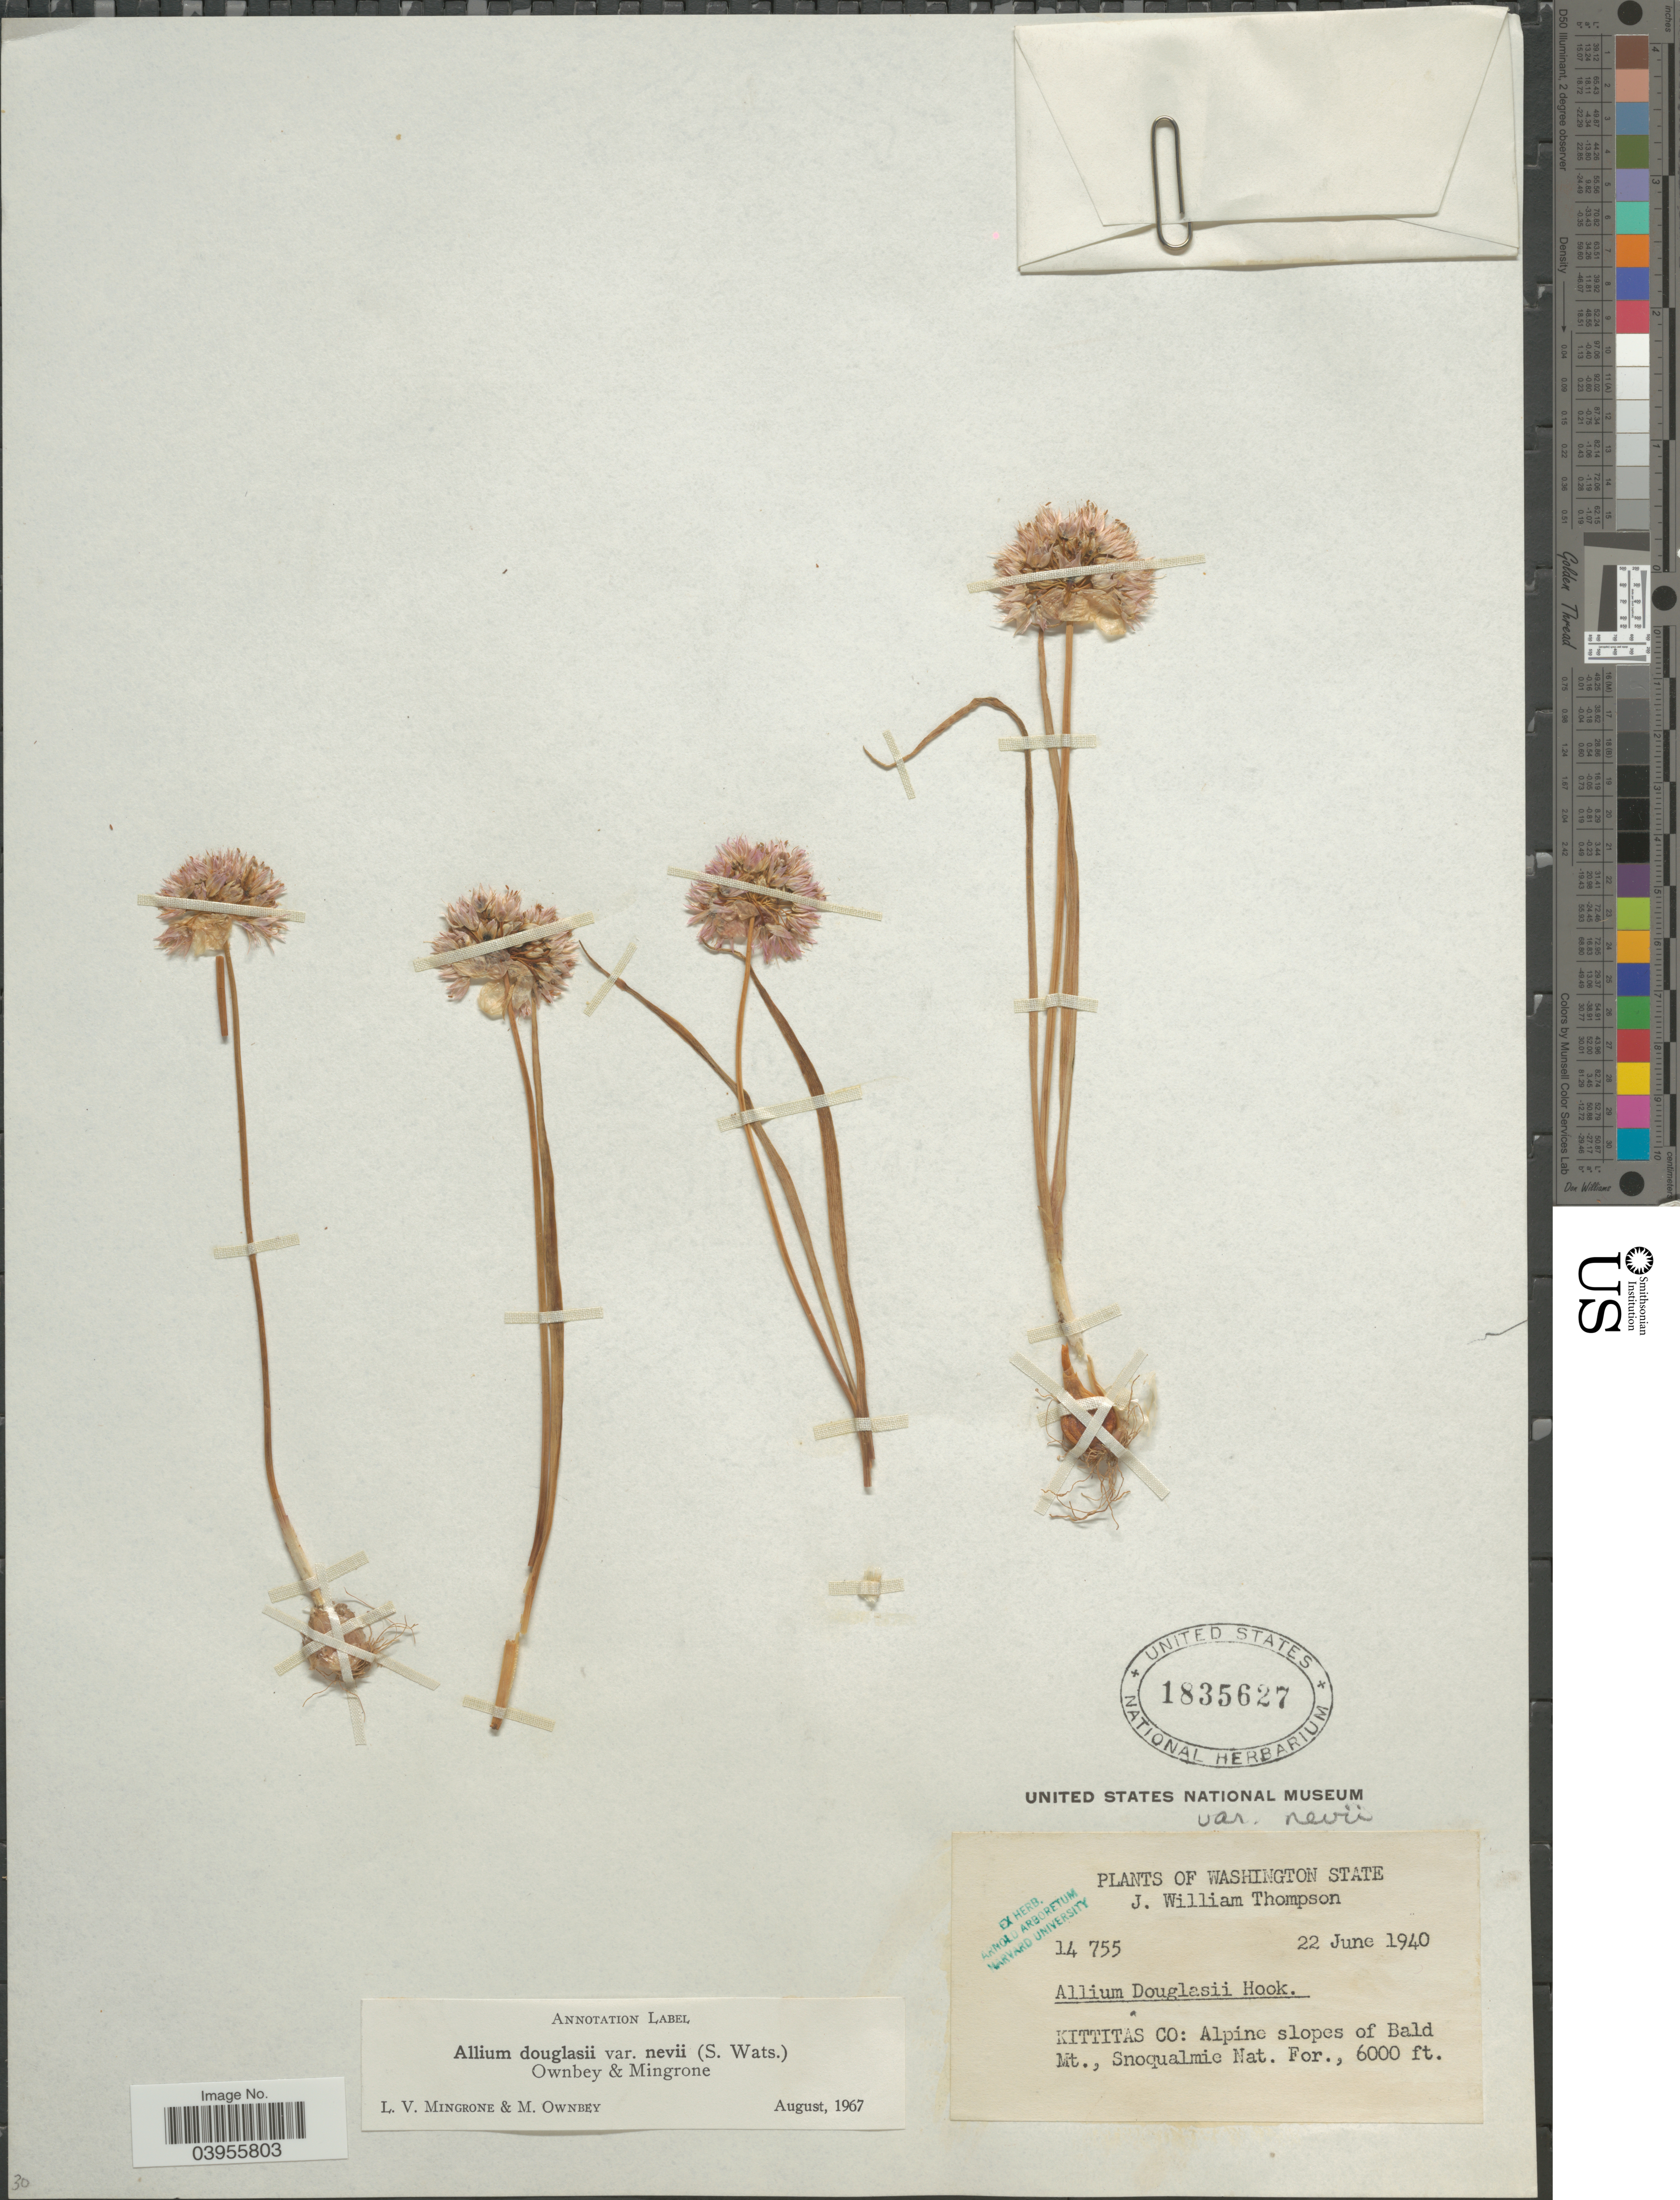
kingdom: Plantae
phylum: Tracheophyta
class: Liliopsida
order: Asparagales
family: Amaryllidaceae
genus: Allium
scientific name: Allium douglasii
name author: Hook.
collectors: J. W. Thompson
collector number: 14755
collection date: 1940-06-22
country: United States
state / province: Washington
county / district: Kittitas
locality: Kittitas Co: Alpine slopes of Bald Mt., Snoqualmie Nat.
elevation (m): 1829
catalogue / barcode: US 1835627